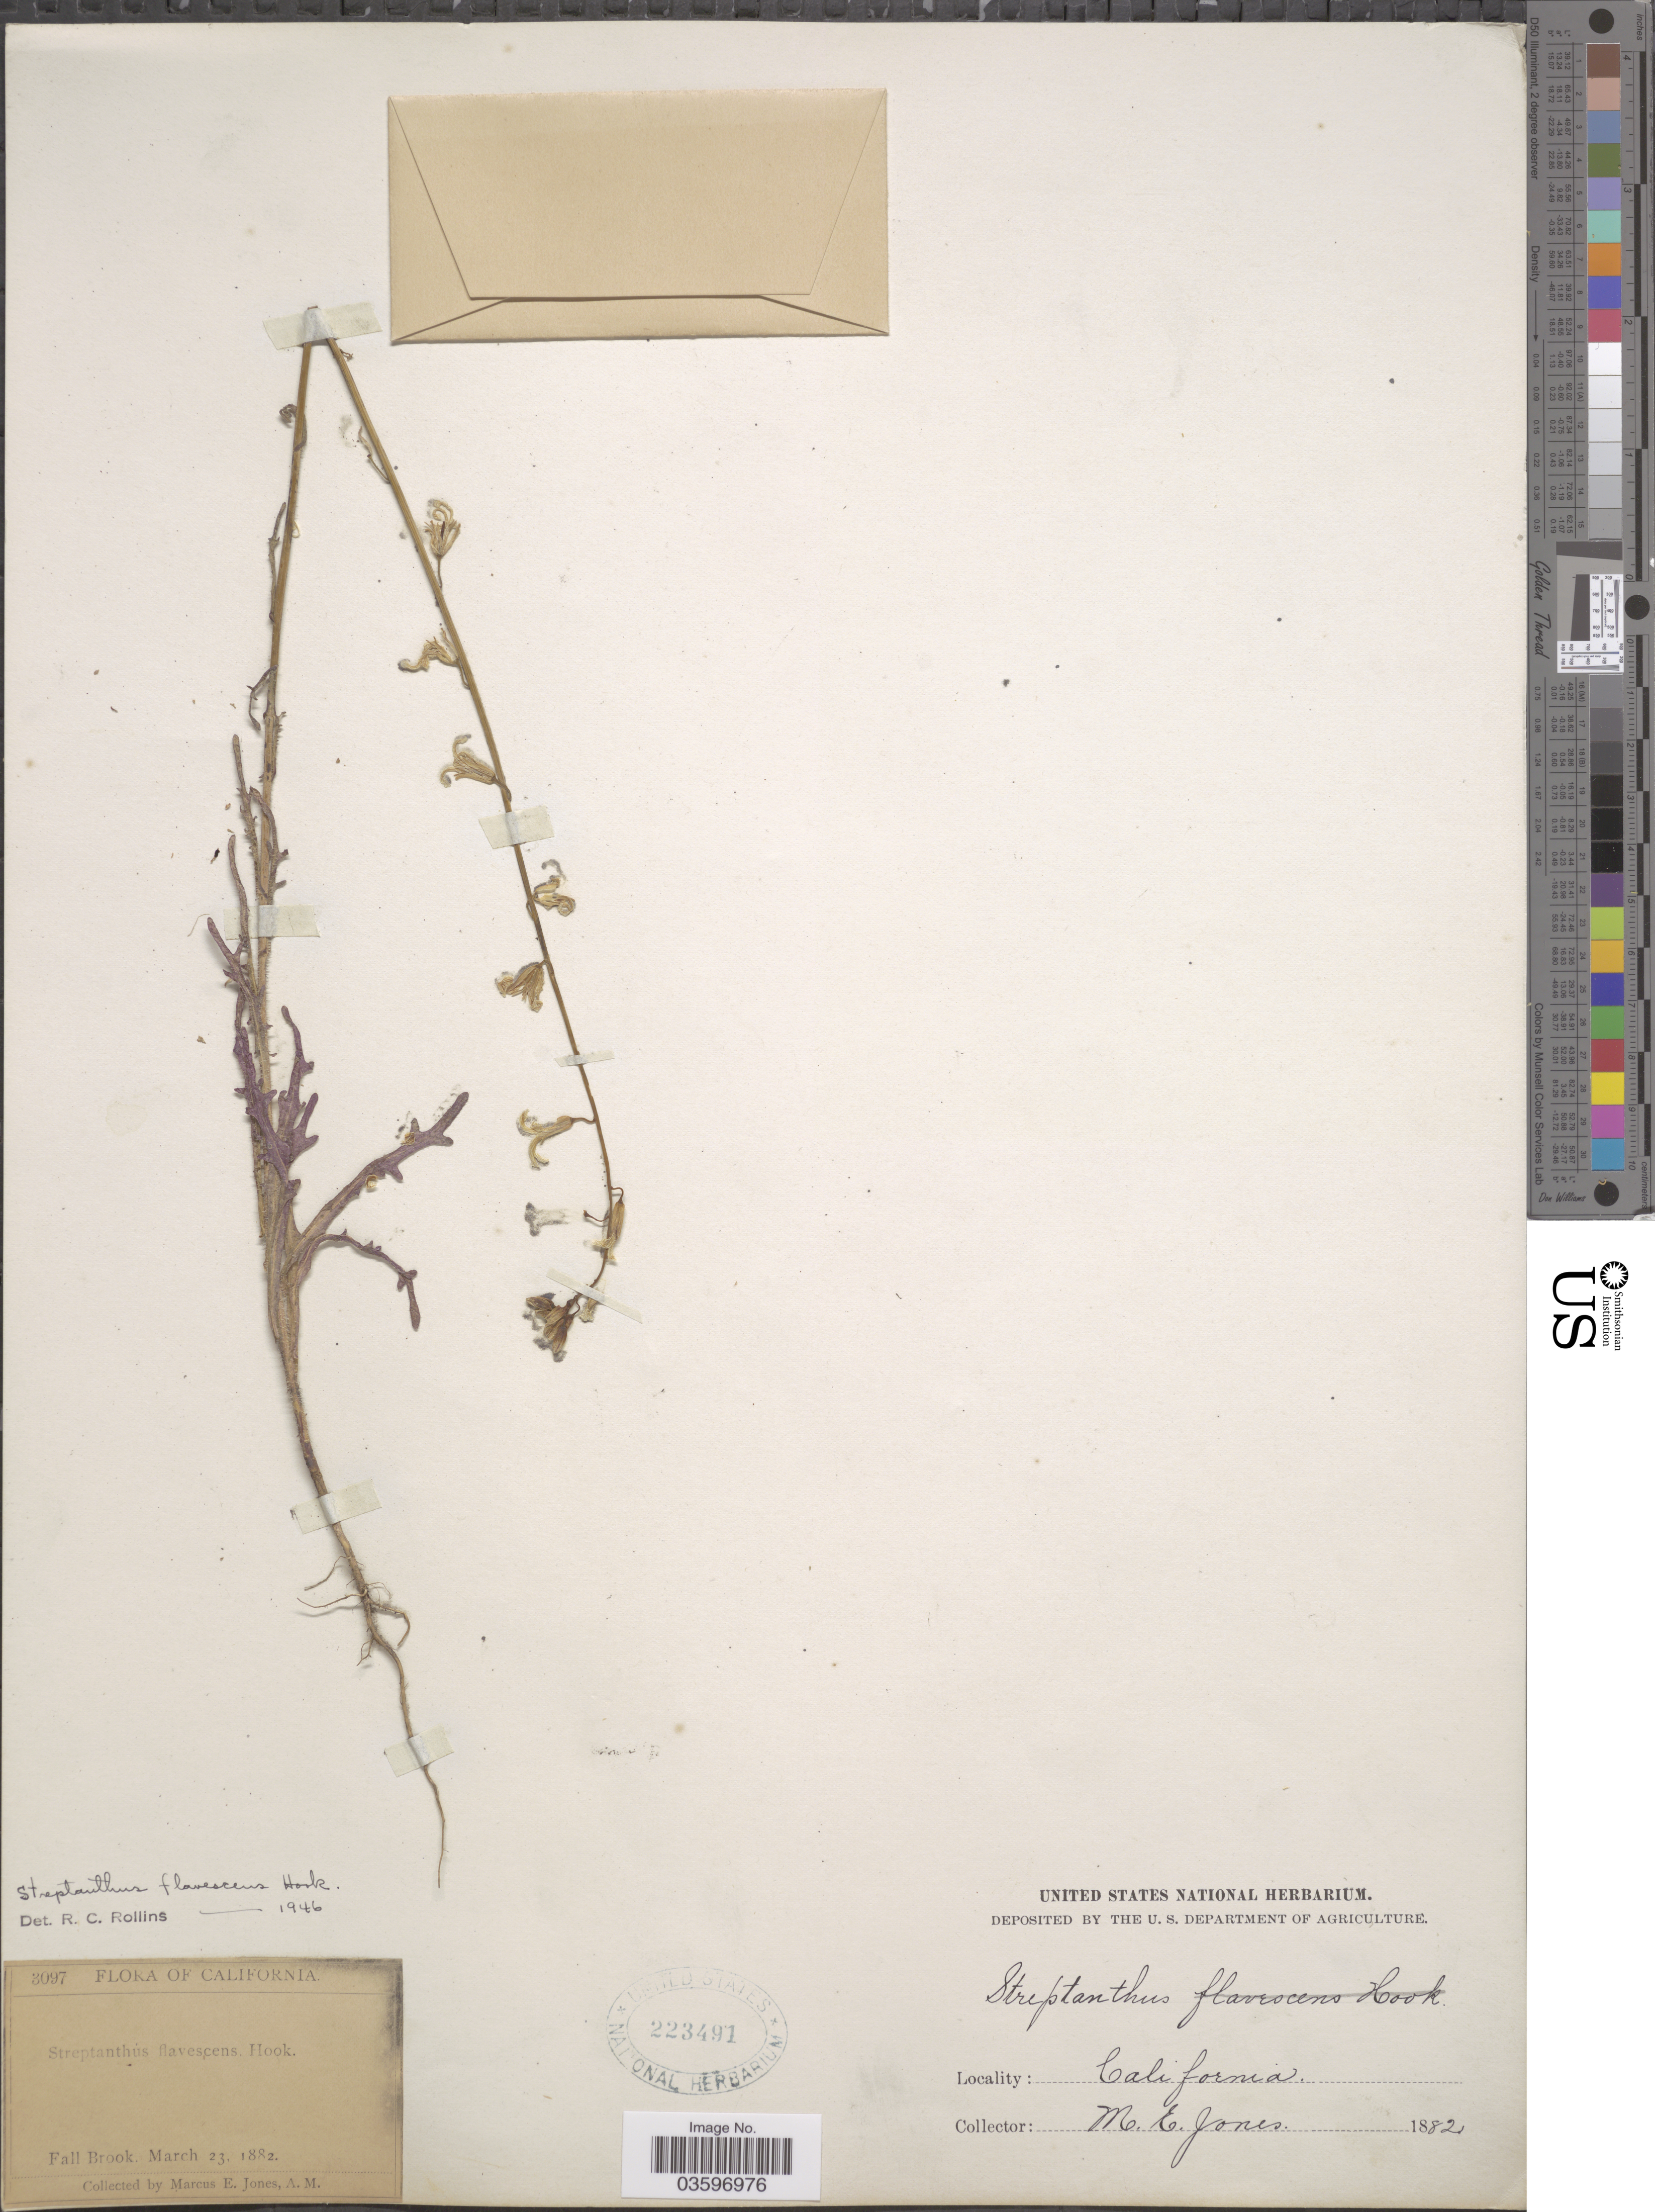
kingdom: Plantae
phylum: Tracheophyta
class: Magnoliopsida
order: Brassicales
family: Brassicaceae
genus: Caulanthus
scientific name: Caulanthus flavescens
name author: (Hook.) Payson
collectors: M. E. Jones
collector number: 3097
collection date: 1882-03-23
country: United States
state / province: California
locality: Fall Brook.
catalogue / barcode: US 223491